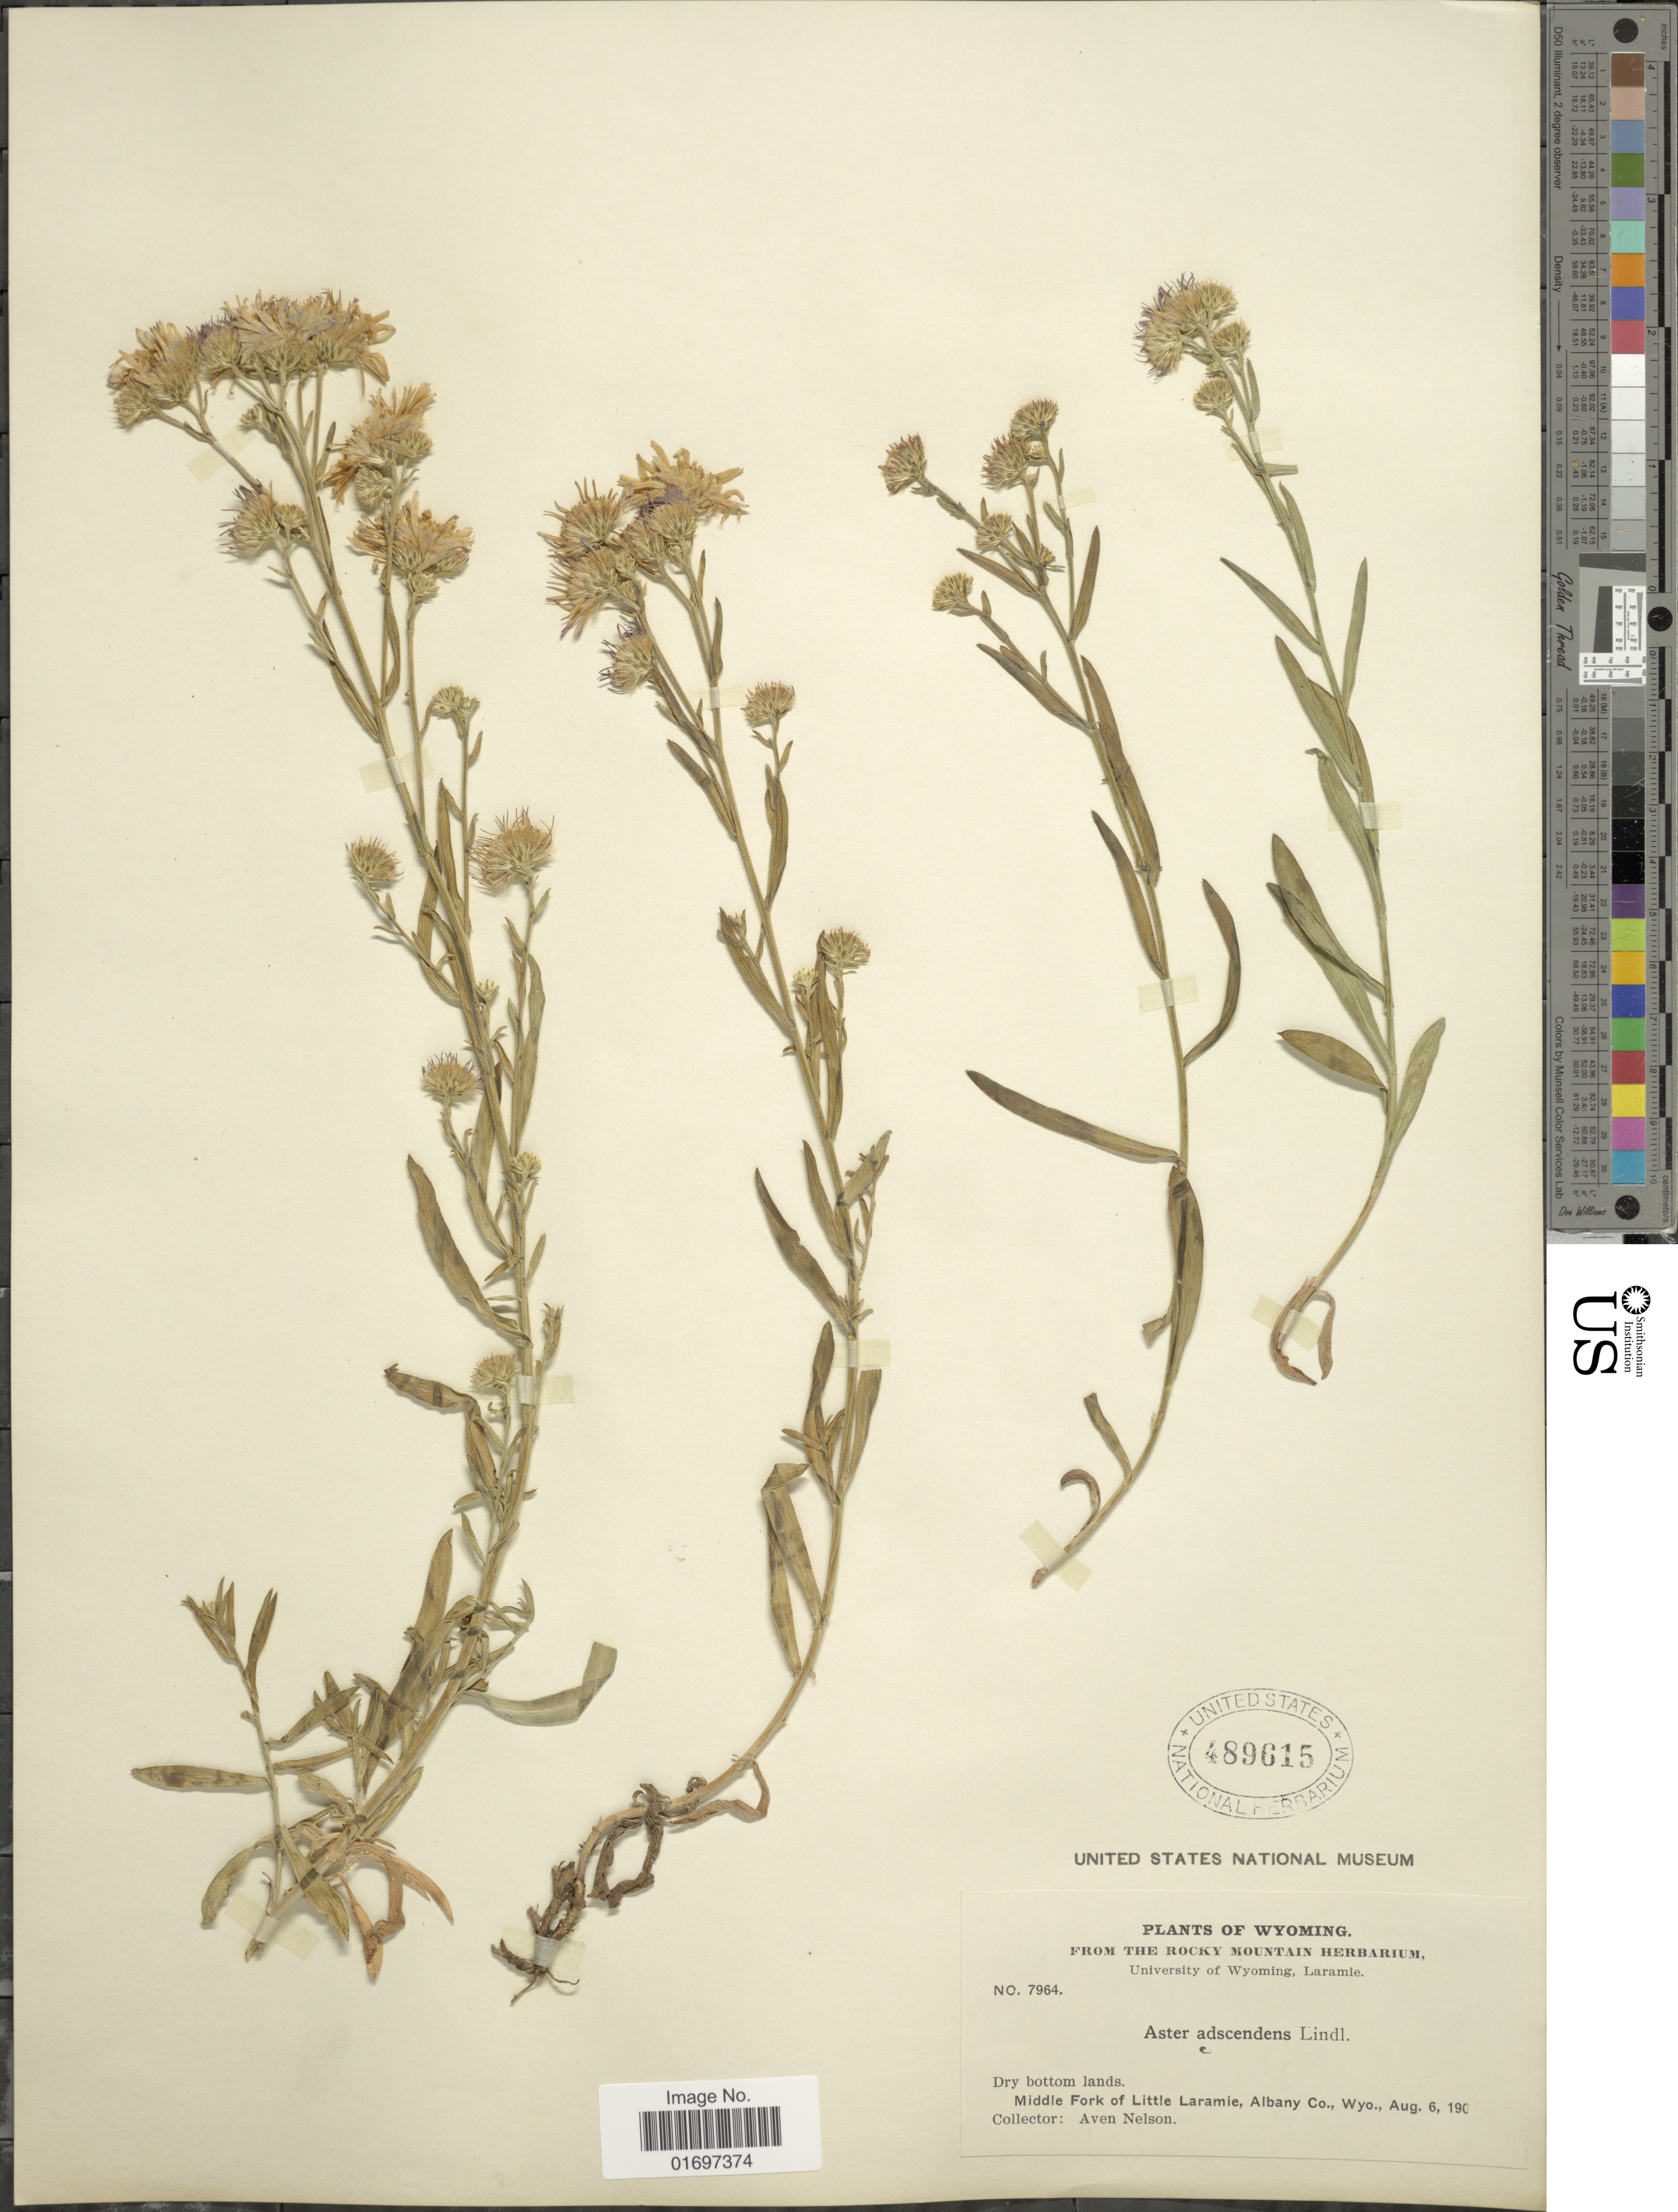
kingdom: Plantae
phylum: Tracheophyta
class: Magnoliopsida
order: Asterales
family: Asteraceae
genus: Symphyotrichum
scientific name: Symphyotrichum ascendens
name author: (Lindl.) G.L. Nesom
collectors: A. Nelson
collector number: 7964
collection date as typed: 190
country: United States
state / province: Wyoming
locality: Wyoming. Dry bottom lands. Middle Fork of Little Laramie, Albany Co.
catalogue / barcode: US 489615